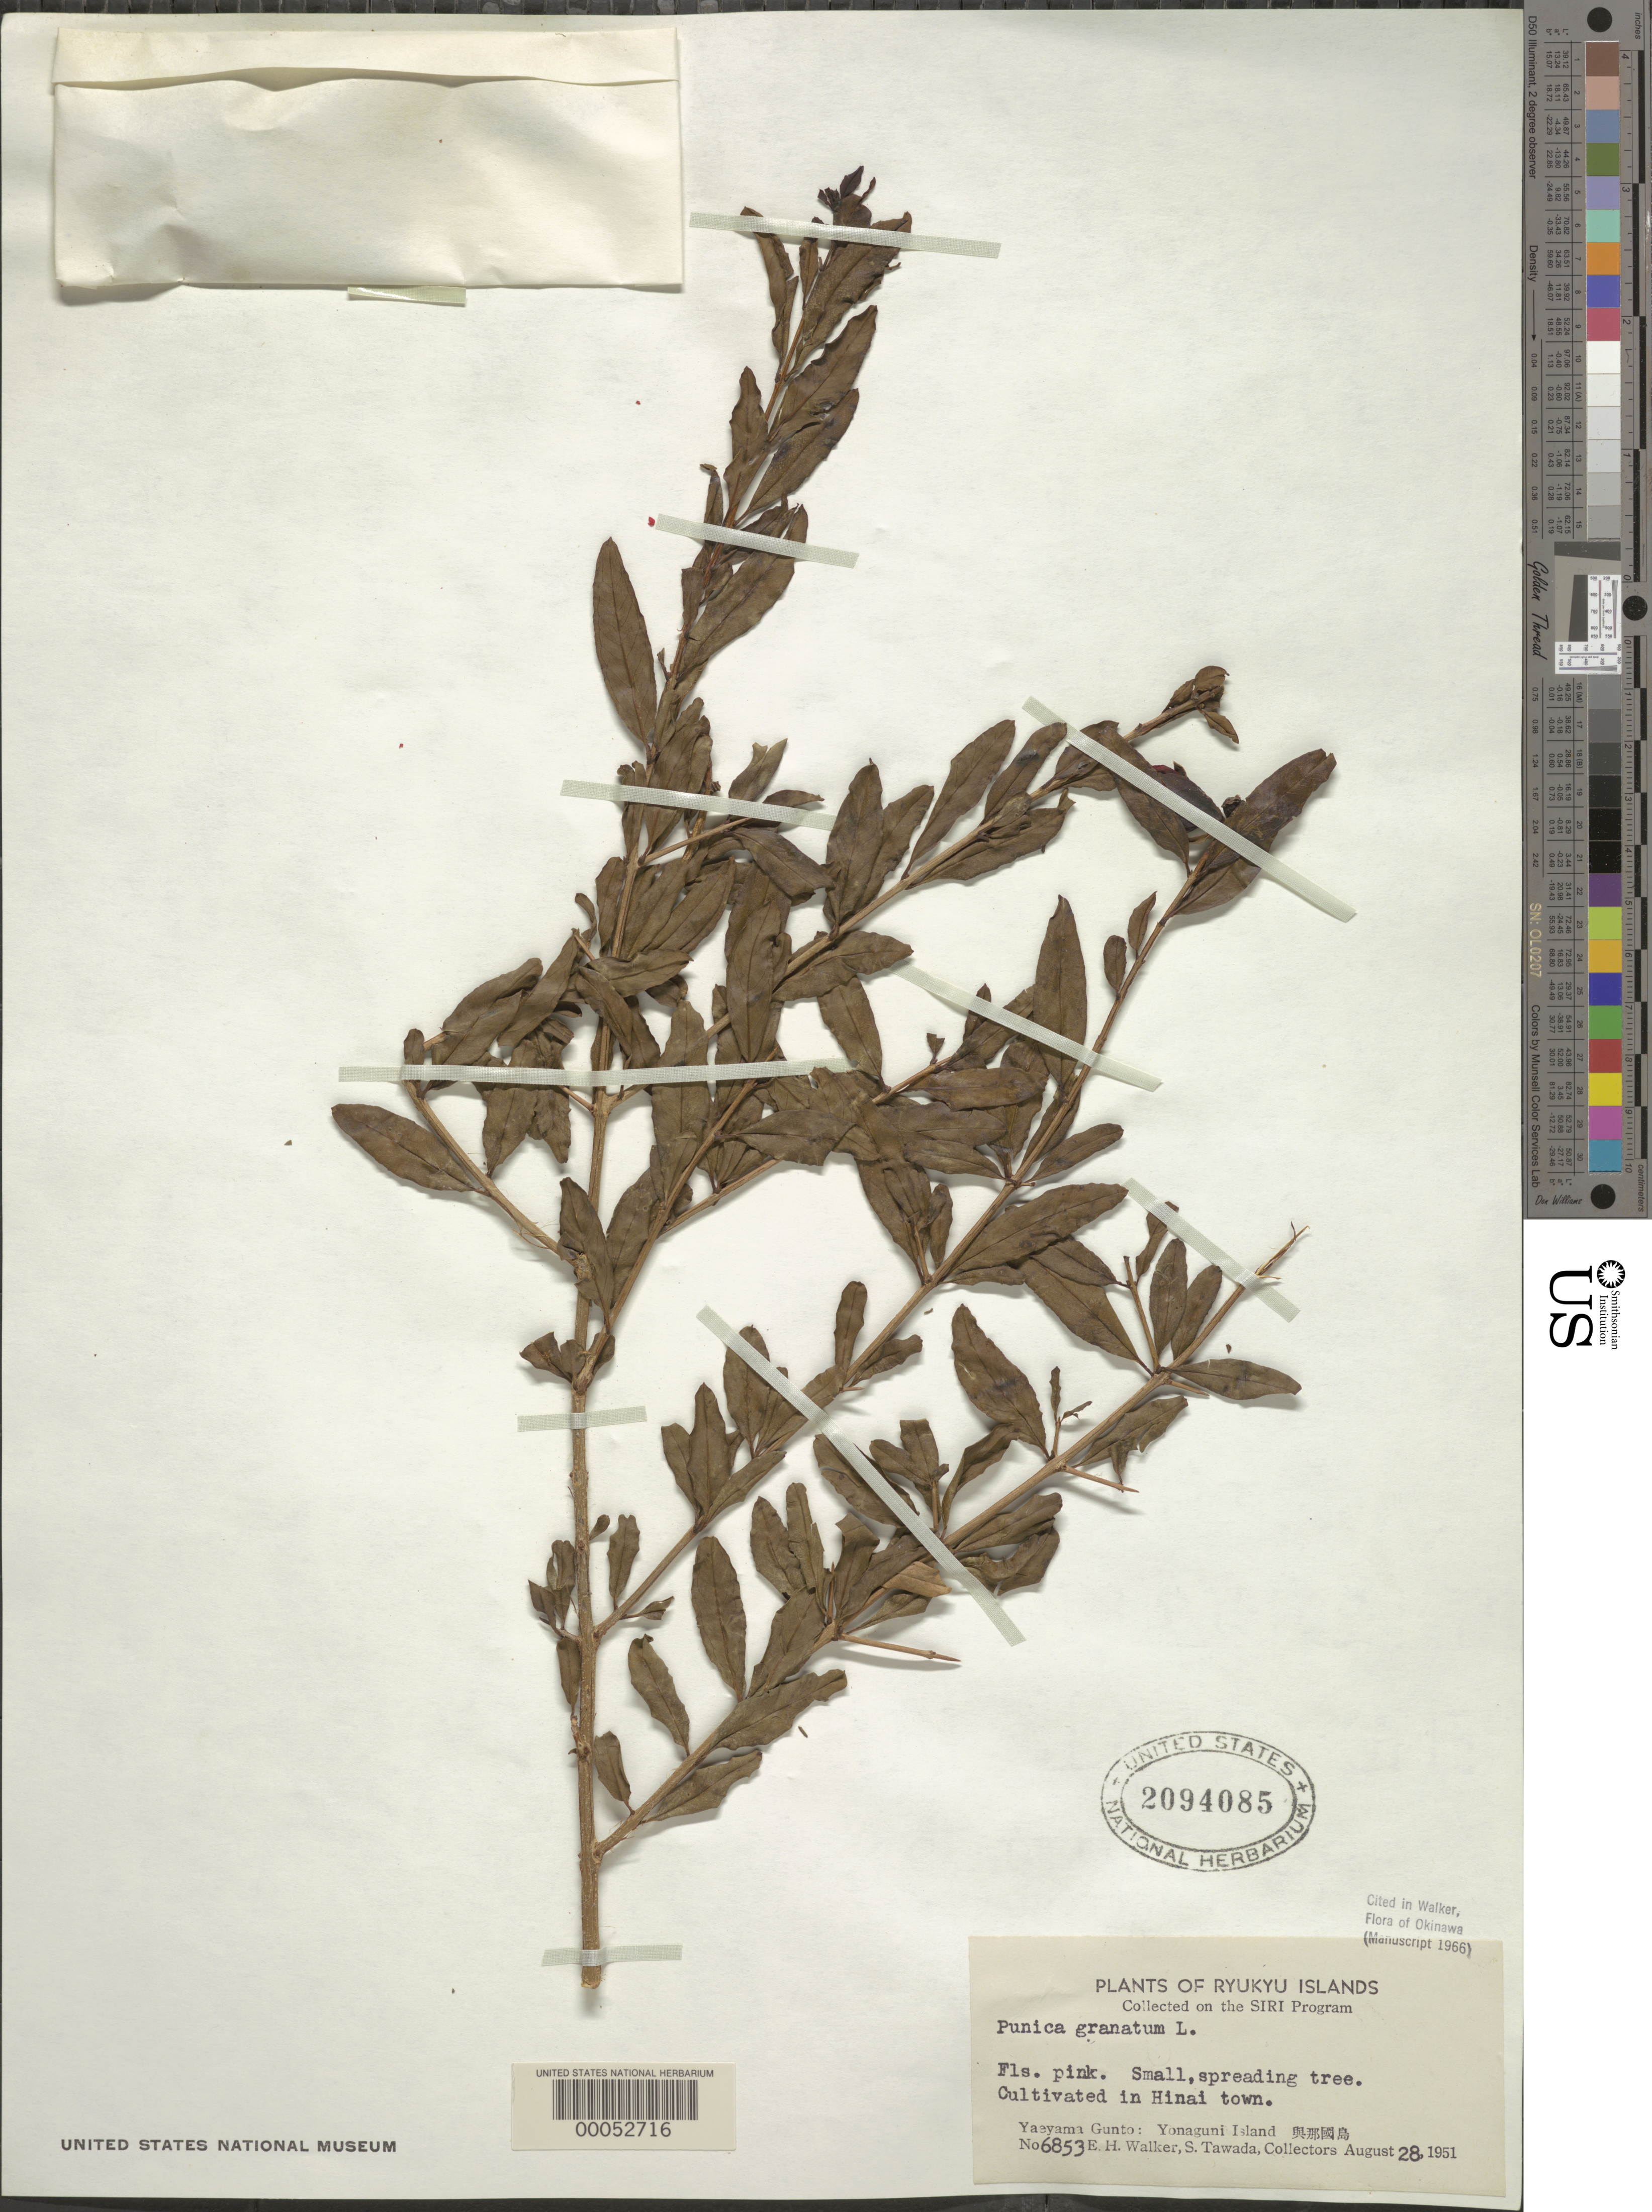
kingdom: Plantae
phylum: Tracheophyta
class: Magnoliopsida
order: Myrtales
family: Lythraceae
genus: Punica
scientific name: Punica granatum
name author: L.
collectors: E. H. Walker & S. Tawada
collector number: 6853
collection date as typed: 28 Aug 1951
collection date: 1951-08-28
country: China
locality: Yonaguni island, yaeyama gunto, hinai town.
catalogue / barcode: US 6853